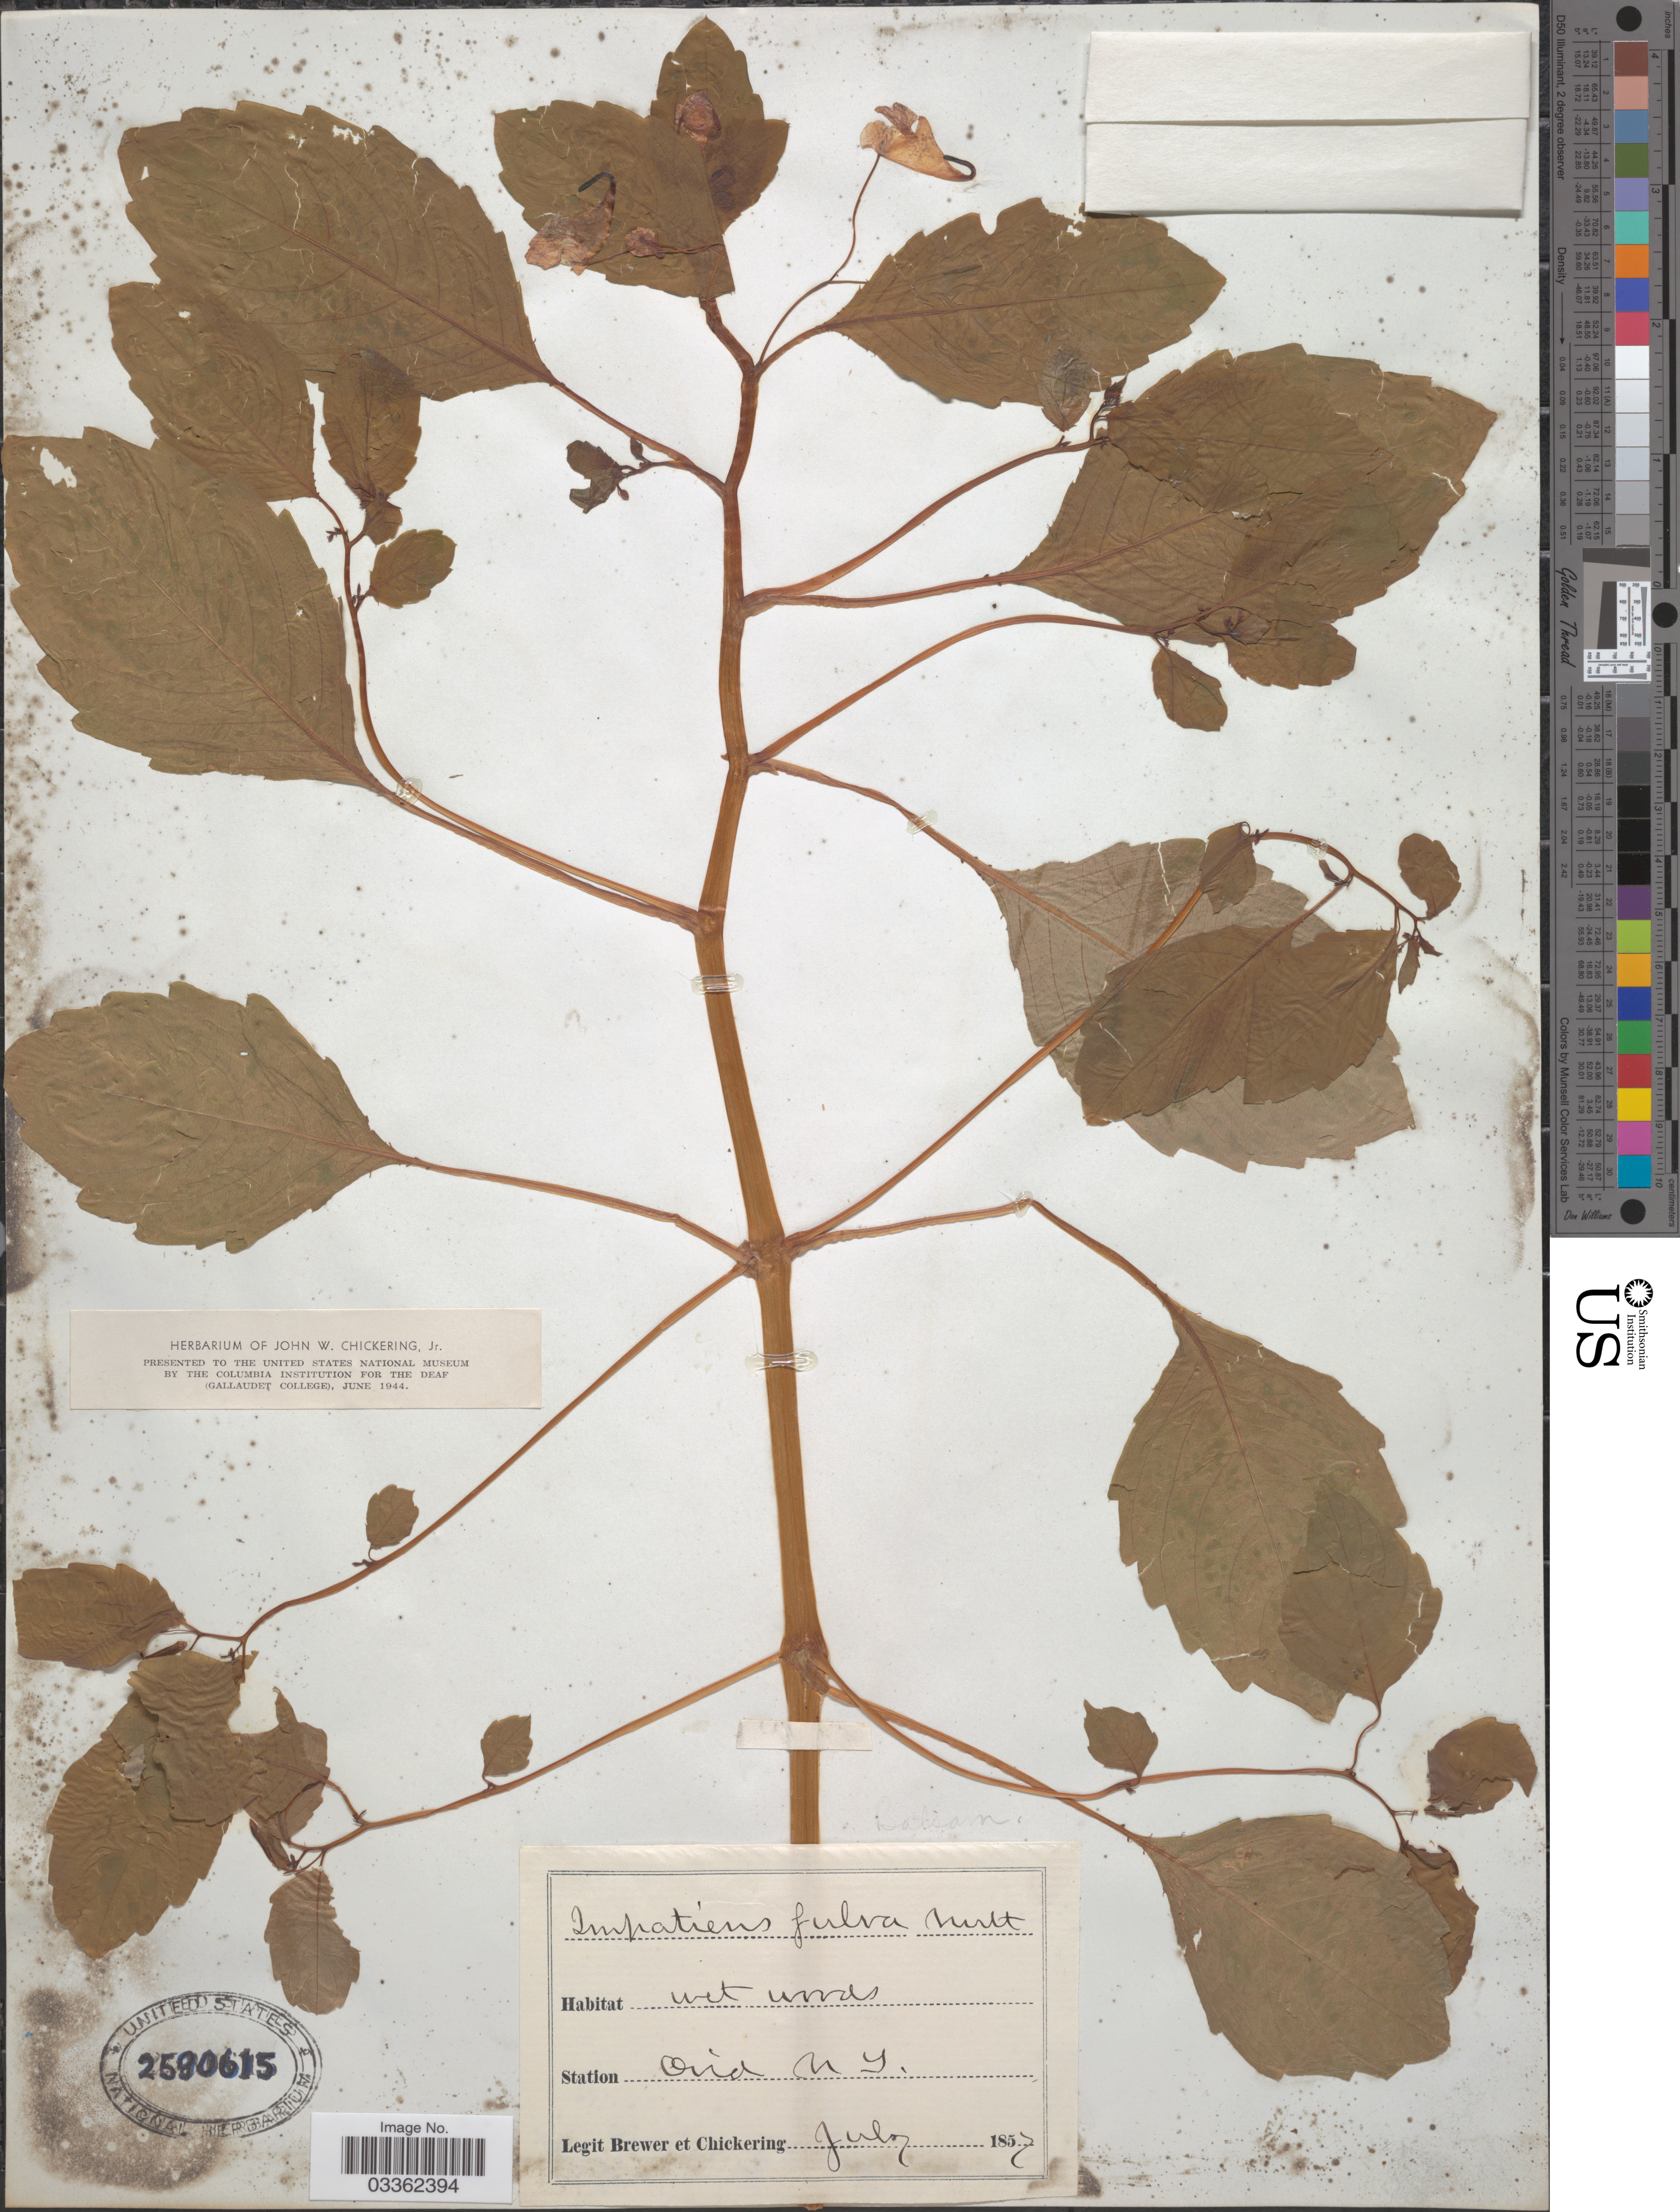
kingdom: Plantae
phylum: Tracheophyta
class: Magnoliopsida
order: Ericales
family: Balsaminaceae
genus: Impatiens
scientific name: Impatiens fulva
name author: Nutt.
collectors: -. Brewer & -. Chickering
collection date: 1857-07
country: United States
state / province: New York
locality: Ovid.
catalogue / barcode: US 2590615